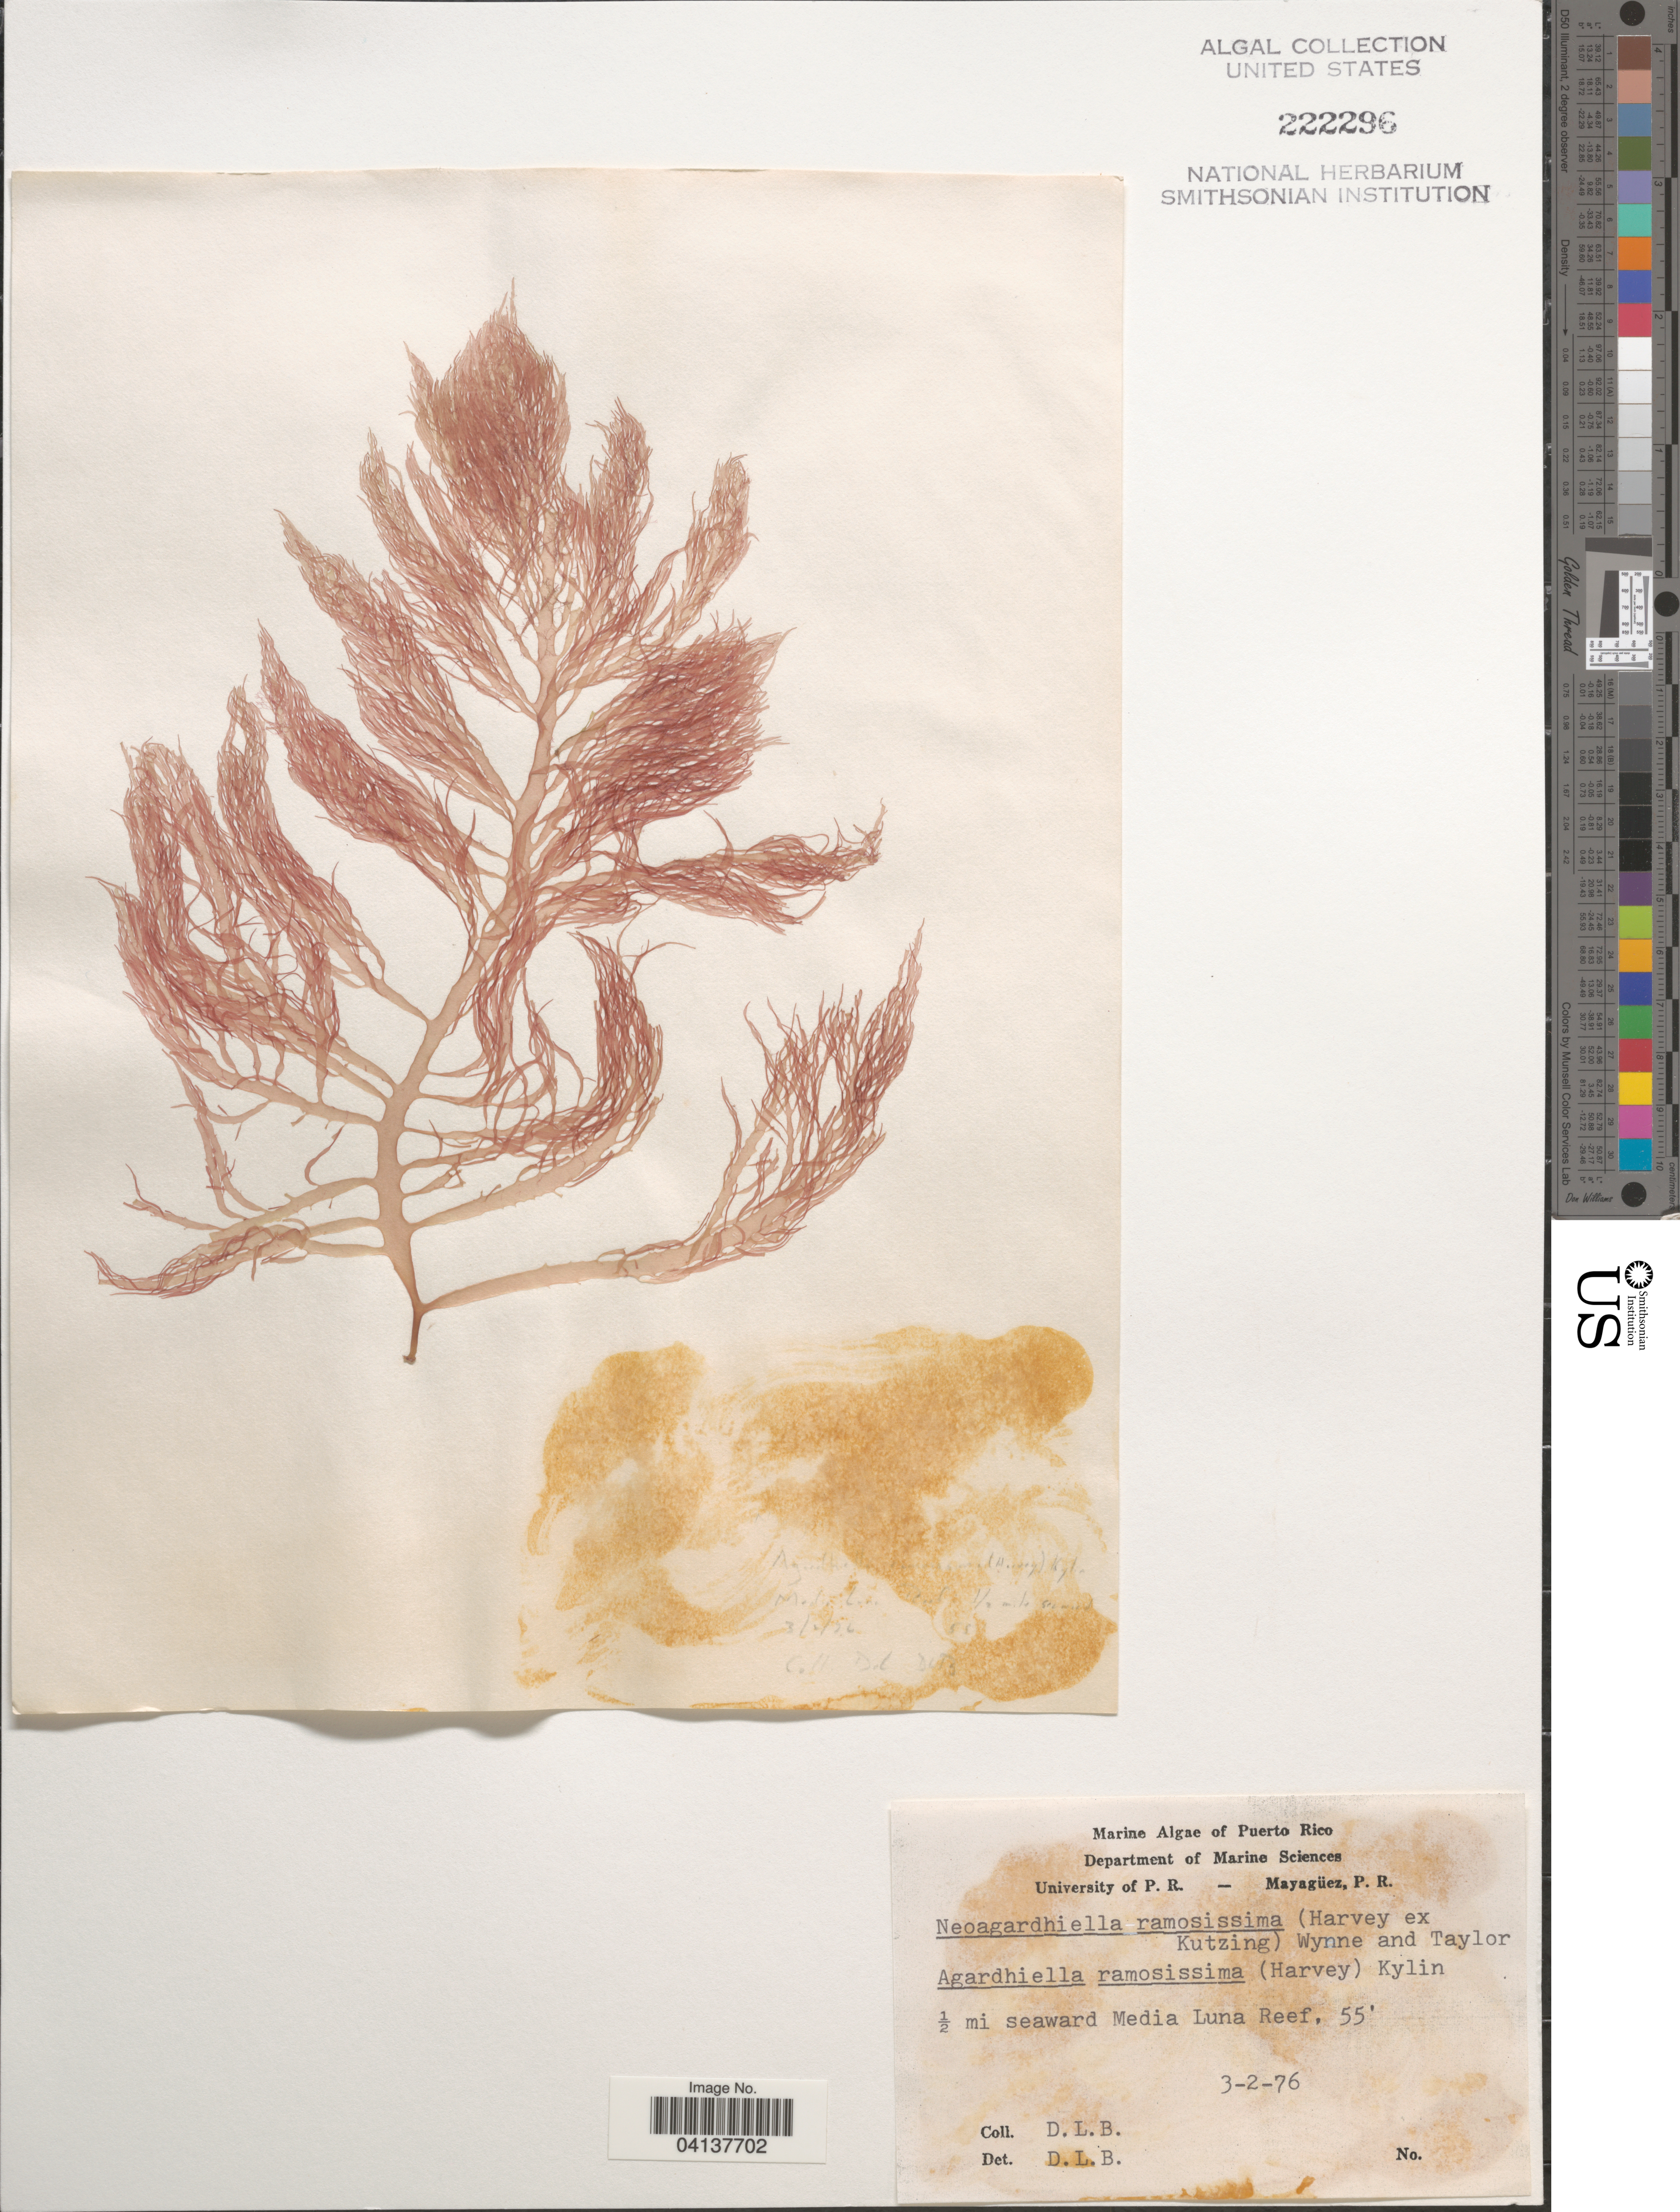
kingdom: Plantae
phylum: Rhodophyta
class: Florideophyceae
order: Gigartinales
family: Solieriaceae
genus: Agardhiella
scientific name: Agardhiella ramosissima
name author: (Harv.) Kylin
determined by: Algae name updating Project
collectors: D. L. B.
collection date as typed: Transcribed d/m/y: 3/2/76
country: Puerto Rico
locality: ½ mi seaward Media Luna Reef.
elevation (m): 17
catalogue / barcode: US 222296